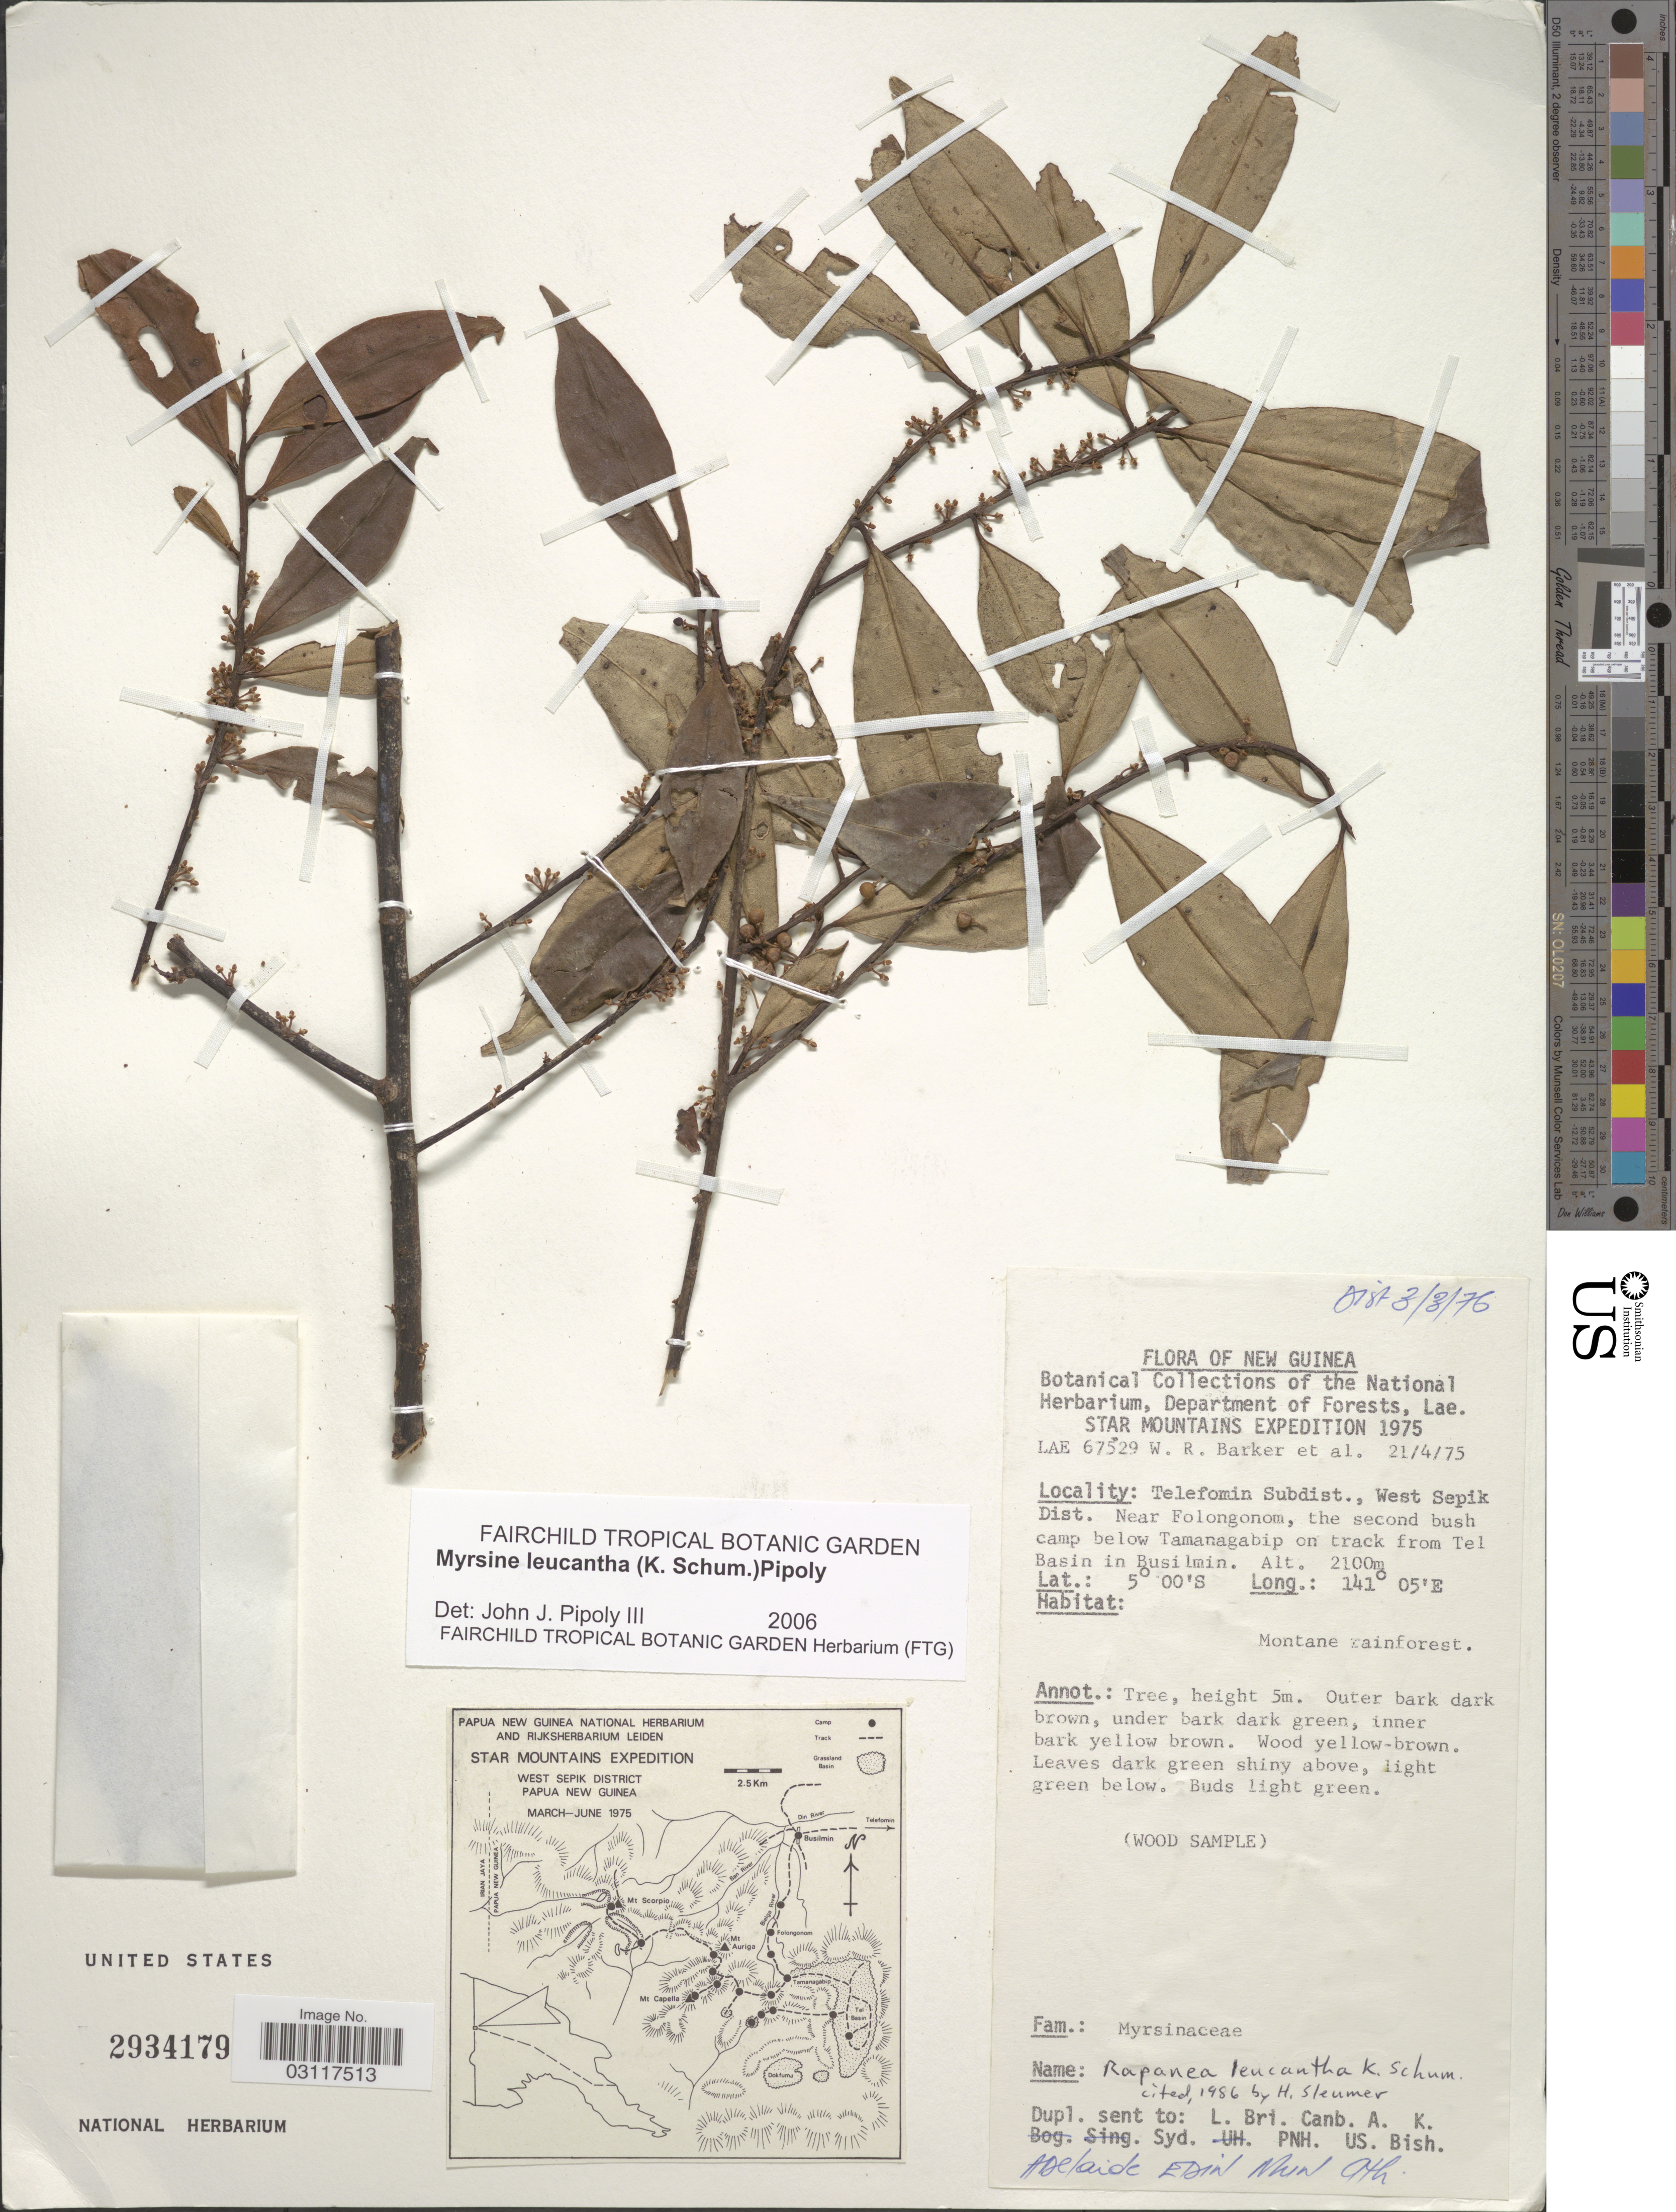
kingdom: Plantae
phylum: Tracheophyta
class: Magnoliopsida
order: Ericales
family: Primulaceae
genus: Myrsine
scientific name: Myrsine leucantha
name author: (K. Schum.) Pipoly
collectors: W. R. Barker & et al.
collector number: LAE 67529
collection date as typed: Transcribed d/m/y: 21/4/75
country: Papua New Guinea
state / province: Sandaun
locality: New Guinea, Telefomin Subdist., West Sepik Dist., Near Folongonom, the second bush camp below Tamanagabip on track from Tel Basin in Busilmin.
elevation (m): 2100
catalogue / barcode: US 2934179